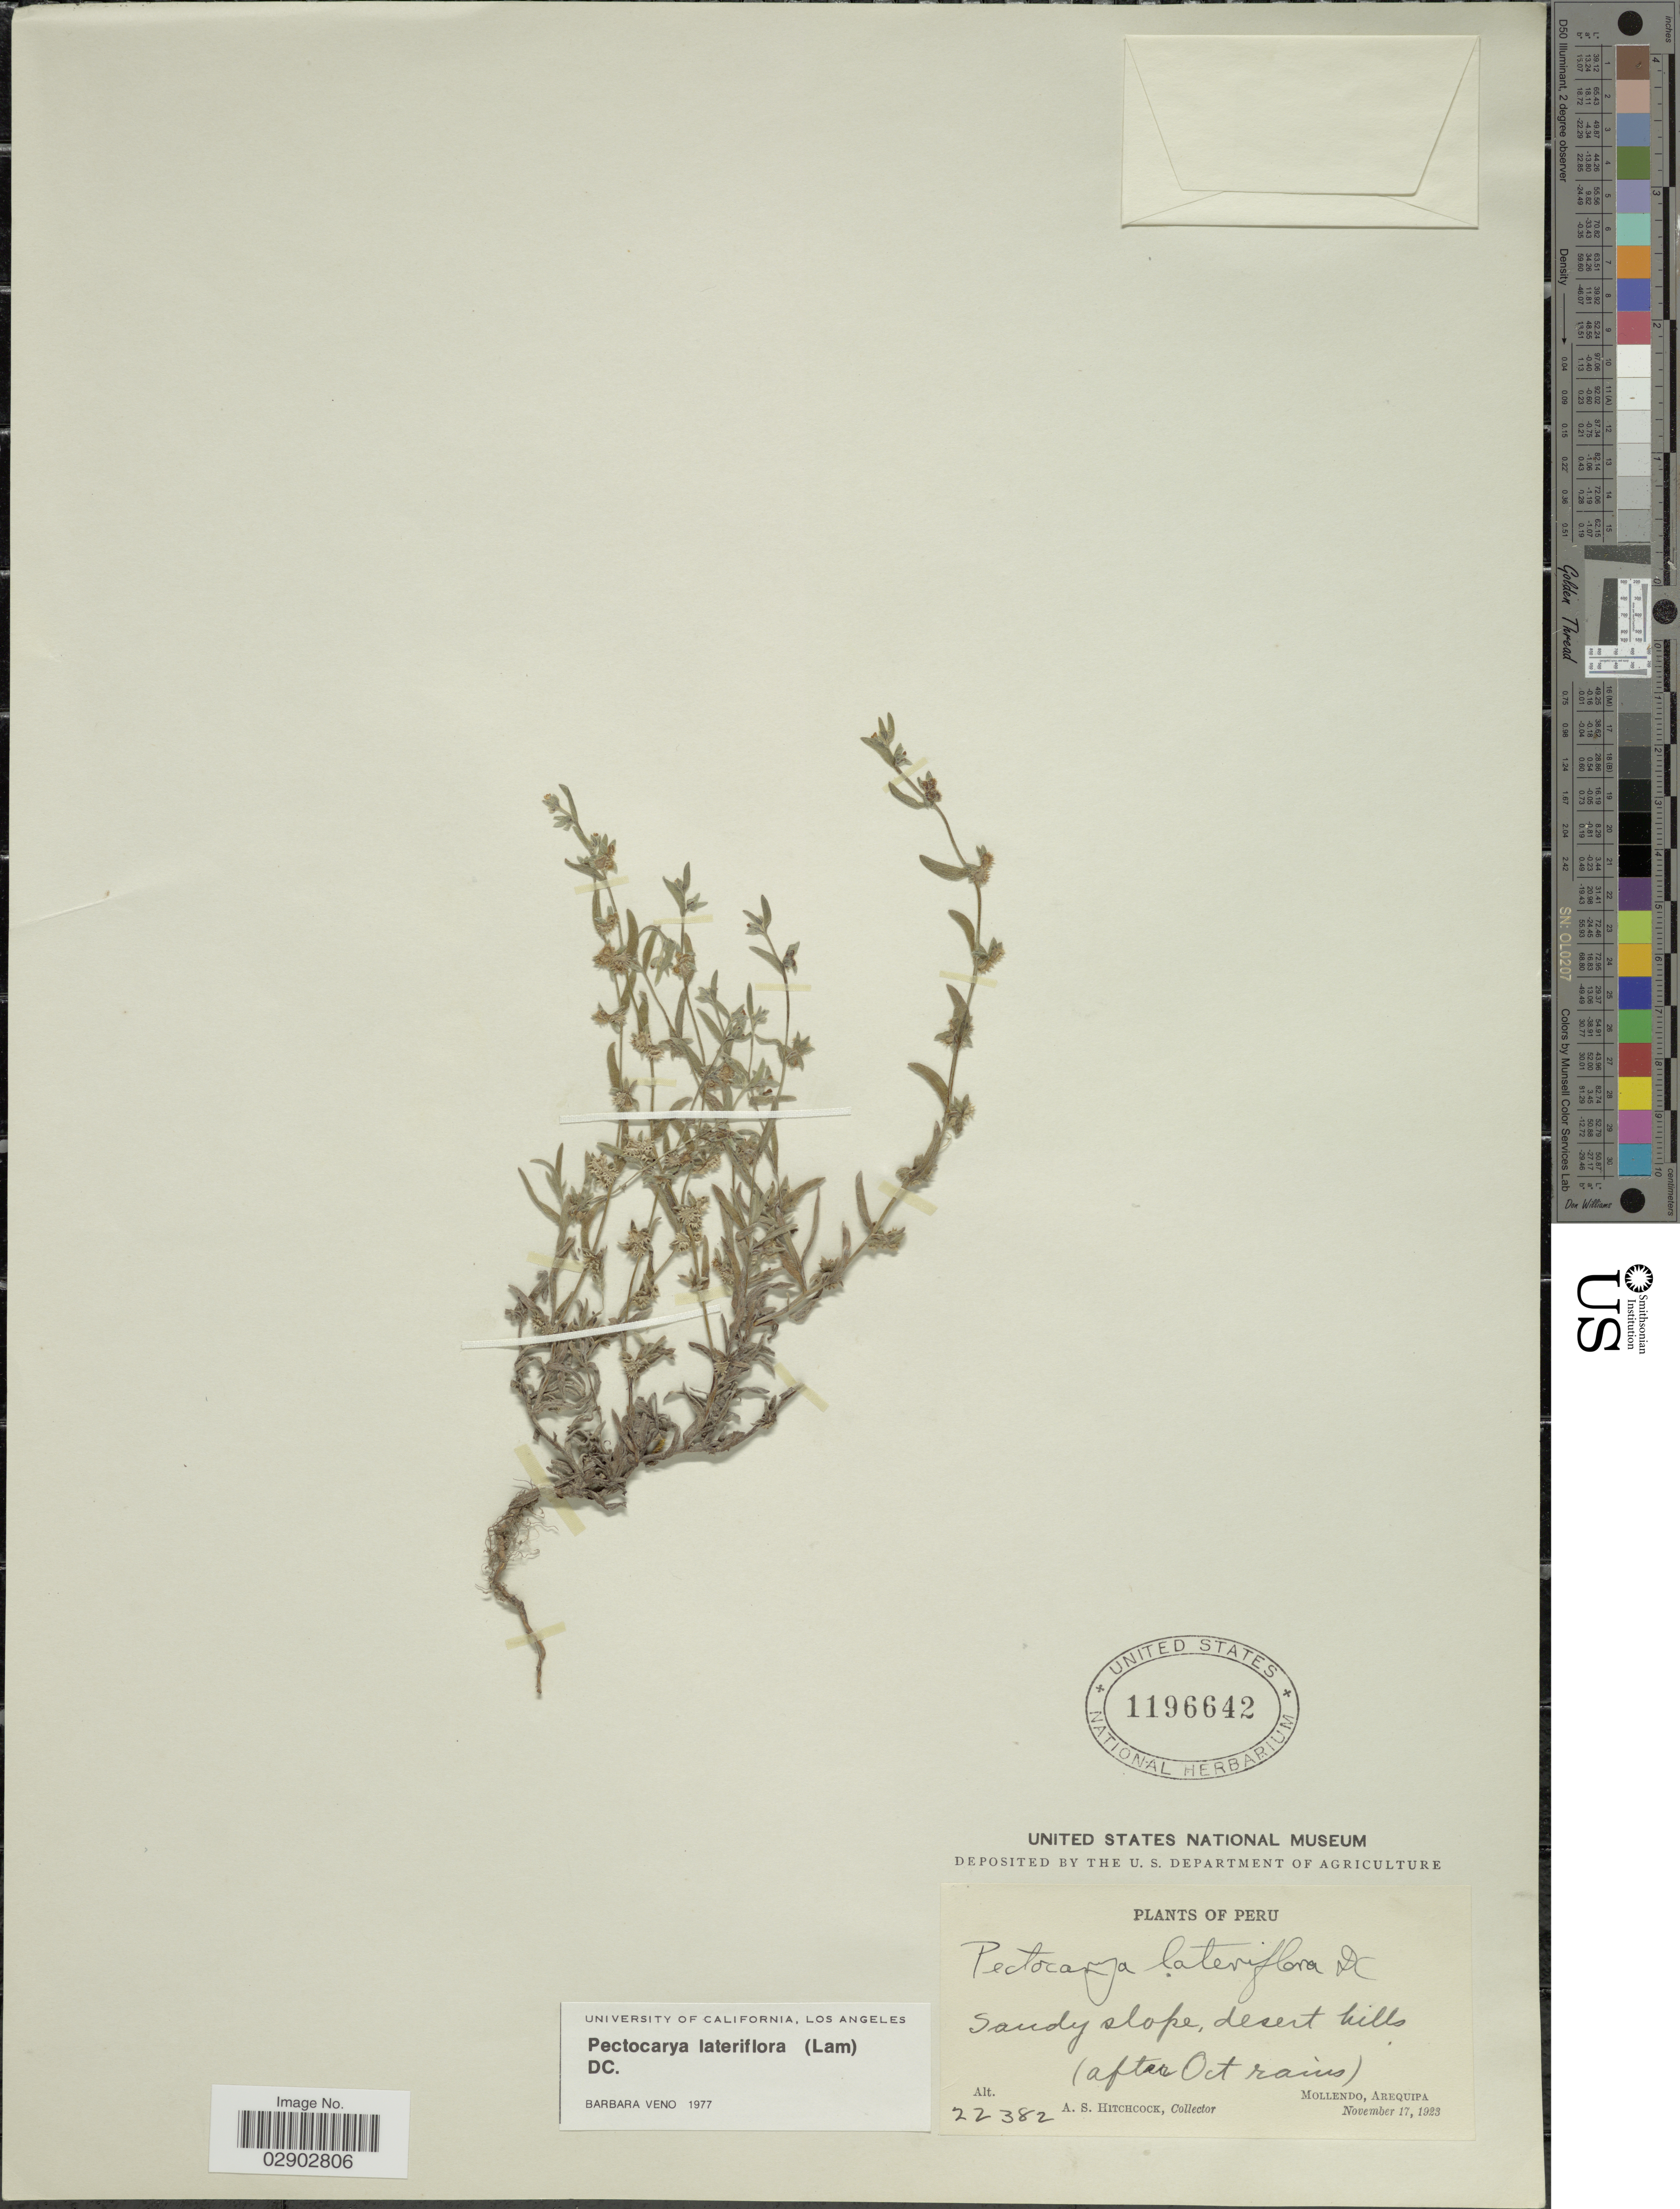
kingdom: Plantae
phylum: Tracheophyta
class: Magnoliopsida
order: Boraginales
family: Boraginaceae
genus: Pectocarya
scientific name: Pectocarya linearis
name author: (Ruiz & Pav.) DC.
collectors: A. S. Hitchcock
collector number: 22382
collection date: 1923-11-17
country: Peru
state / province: Arequipa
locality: Mollendo.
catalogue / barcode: US 1196642